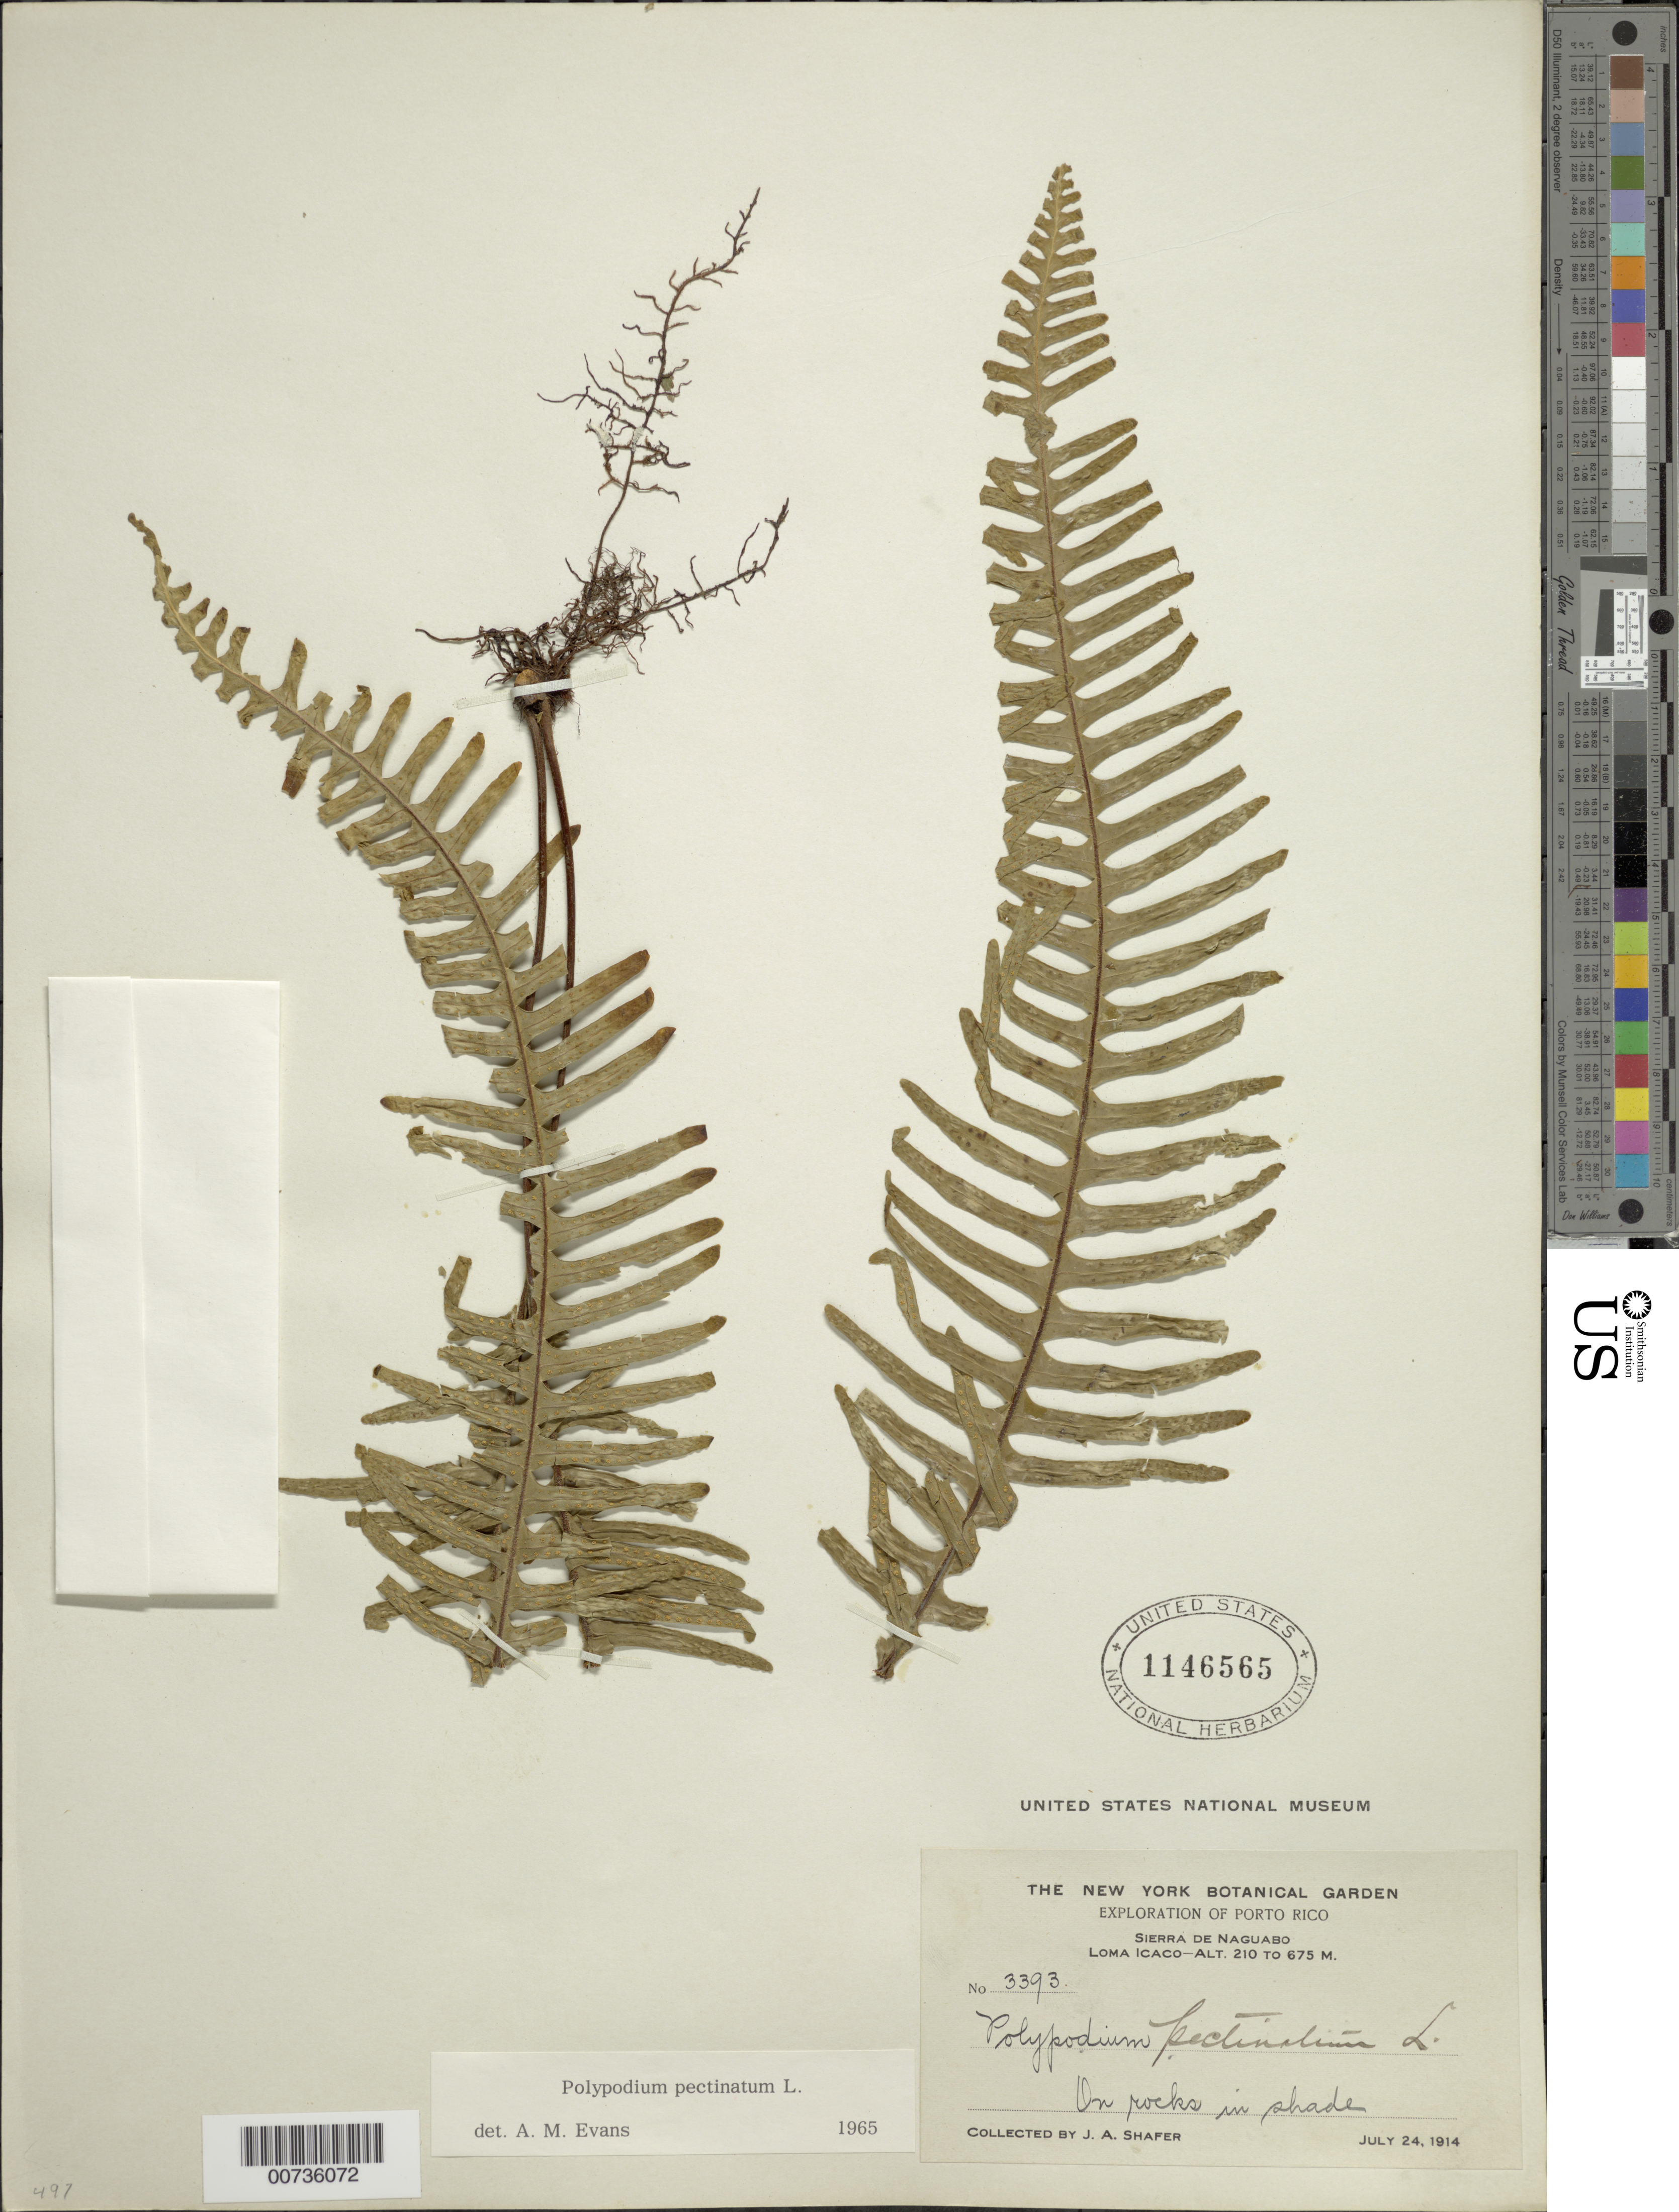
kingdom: Plantae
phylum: Tracheophyta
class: Polypodiopsida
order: Polypodiales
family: Polypodiaceae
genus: Pecluma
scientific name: Pecluma pectinata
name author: (L.) M.G. Price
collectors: J. A. Shafer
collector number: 3393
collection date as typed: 24 Jul 1914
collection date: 1914-07-24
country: Puerto Rico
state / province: Naguabo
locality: Sierra de Naguabo, Loma Icaco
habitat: On rocks in shade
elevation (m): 210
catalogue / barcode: US 1146565